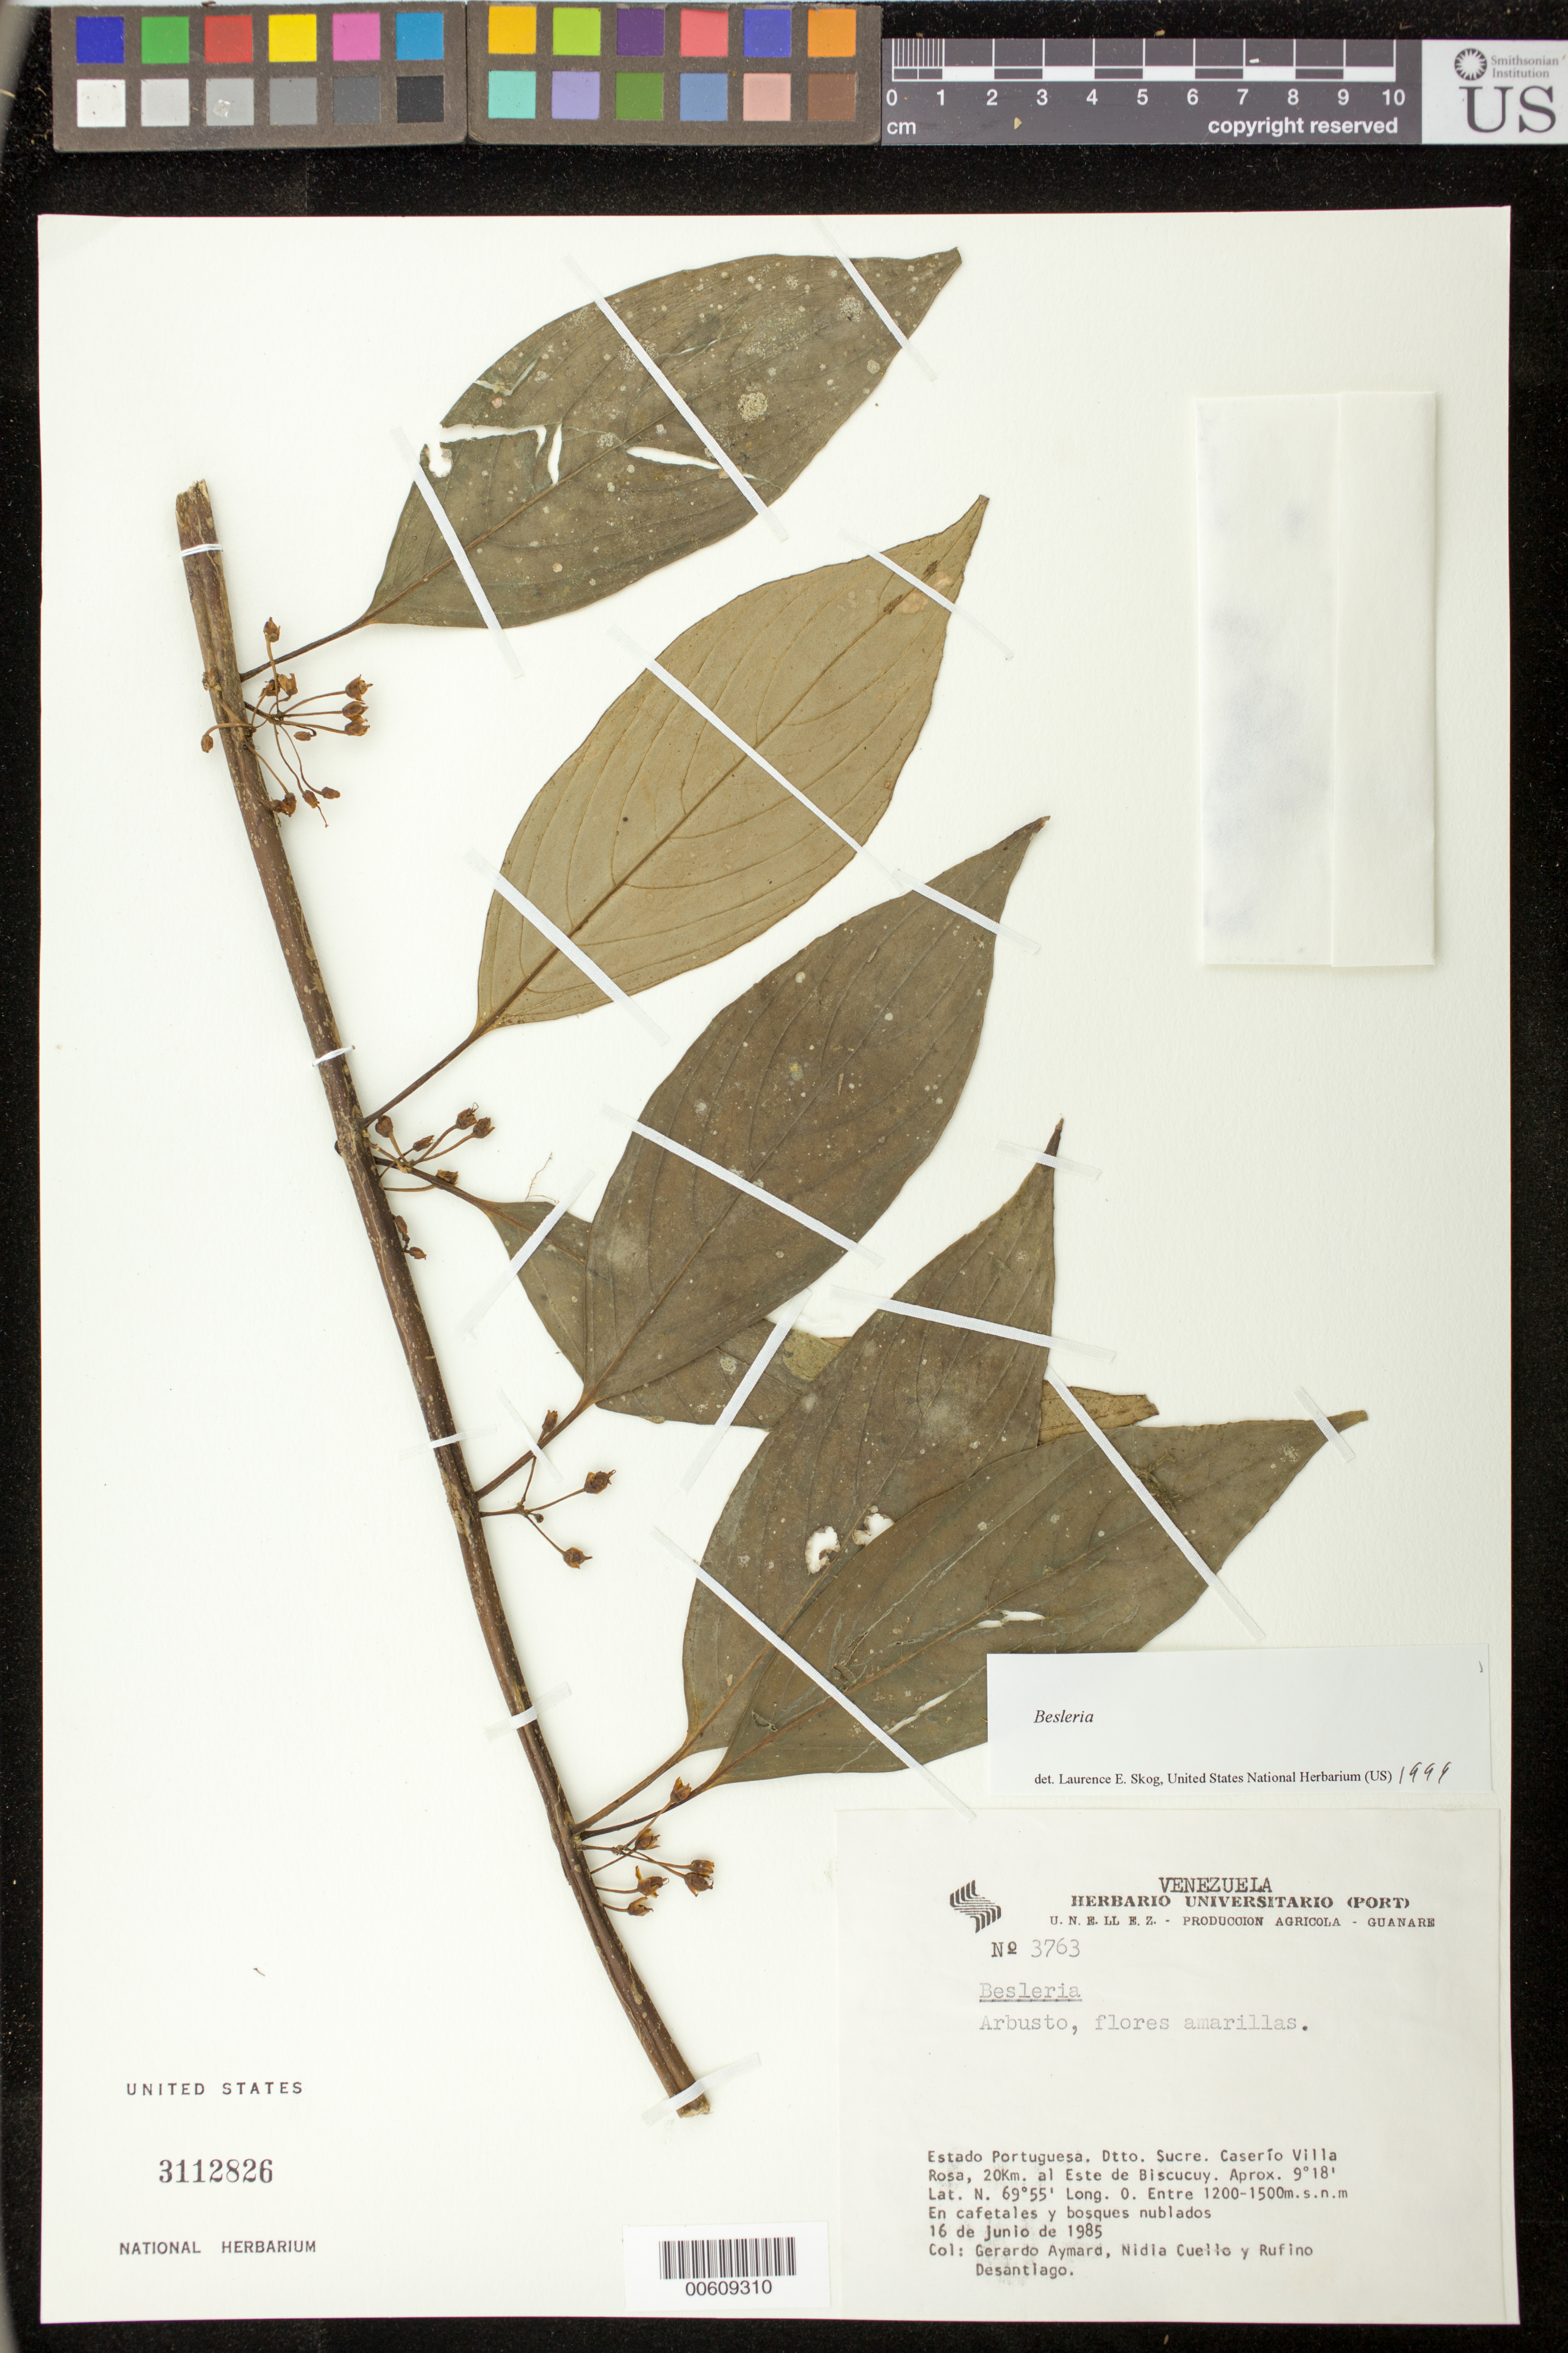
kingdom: Plantae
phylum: Tracheophyta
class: Magnoliopsida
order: Lamiales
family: Gesneriaceae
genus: Besleria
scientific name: Besleria sp.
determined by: Skog, Laurence E.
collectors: G. A. Aymard, N. L. Cuello & R. Desantiago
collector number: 3763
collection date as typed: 16 Jun 1985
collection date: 1985-06-16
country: Venezuela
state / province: Portuguesa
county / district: Sucre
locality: Caserío Villa Rosa, 20 km E Biscucuy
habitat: En cafetales y bosques nublados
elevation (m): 1200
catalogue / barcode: US 3112826